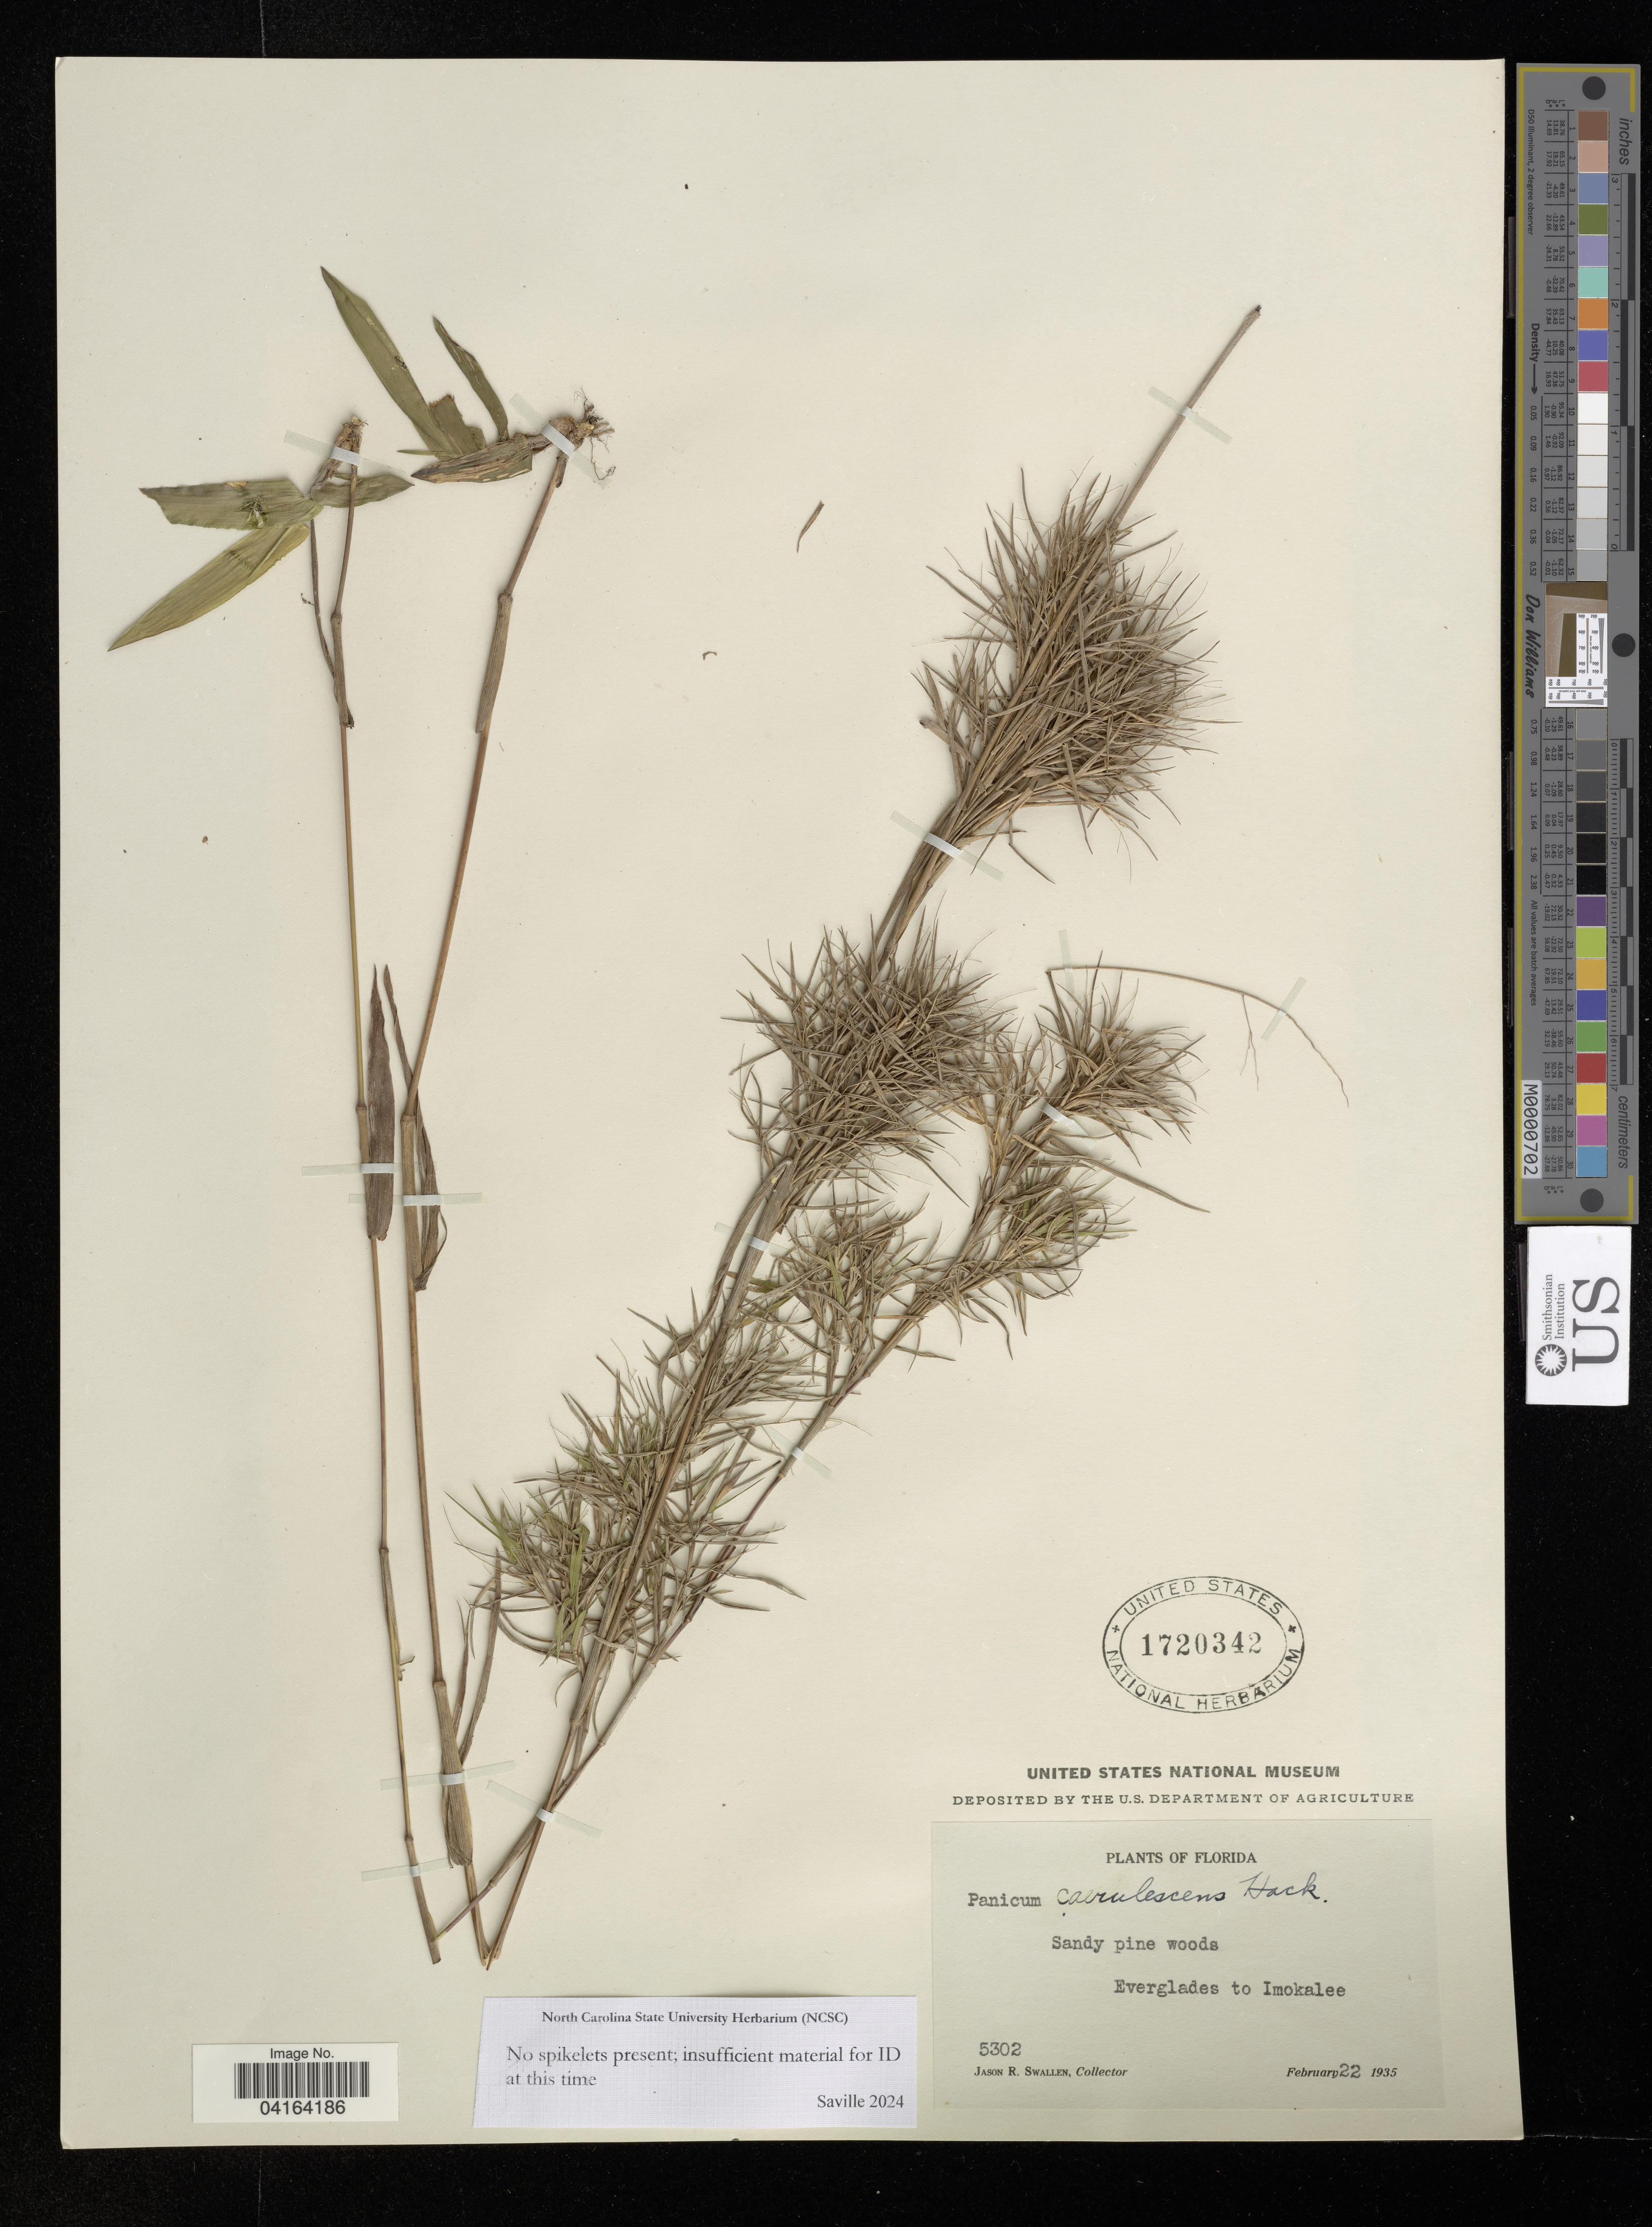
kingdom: Plantae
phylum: Tracheophyta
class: Liliopsida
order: Poales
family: Poaceae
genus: Panicum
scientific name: Panicum caerulescens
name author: Hack. ex Hitchc.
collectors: J. R. Swallen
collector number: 5302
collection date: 1935-02-22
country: United States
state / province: Florida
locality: Everglades to Imokalee.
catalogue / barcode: US 1720342